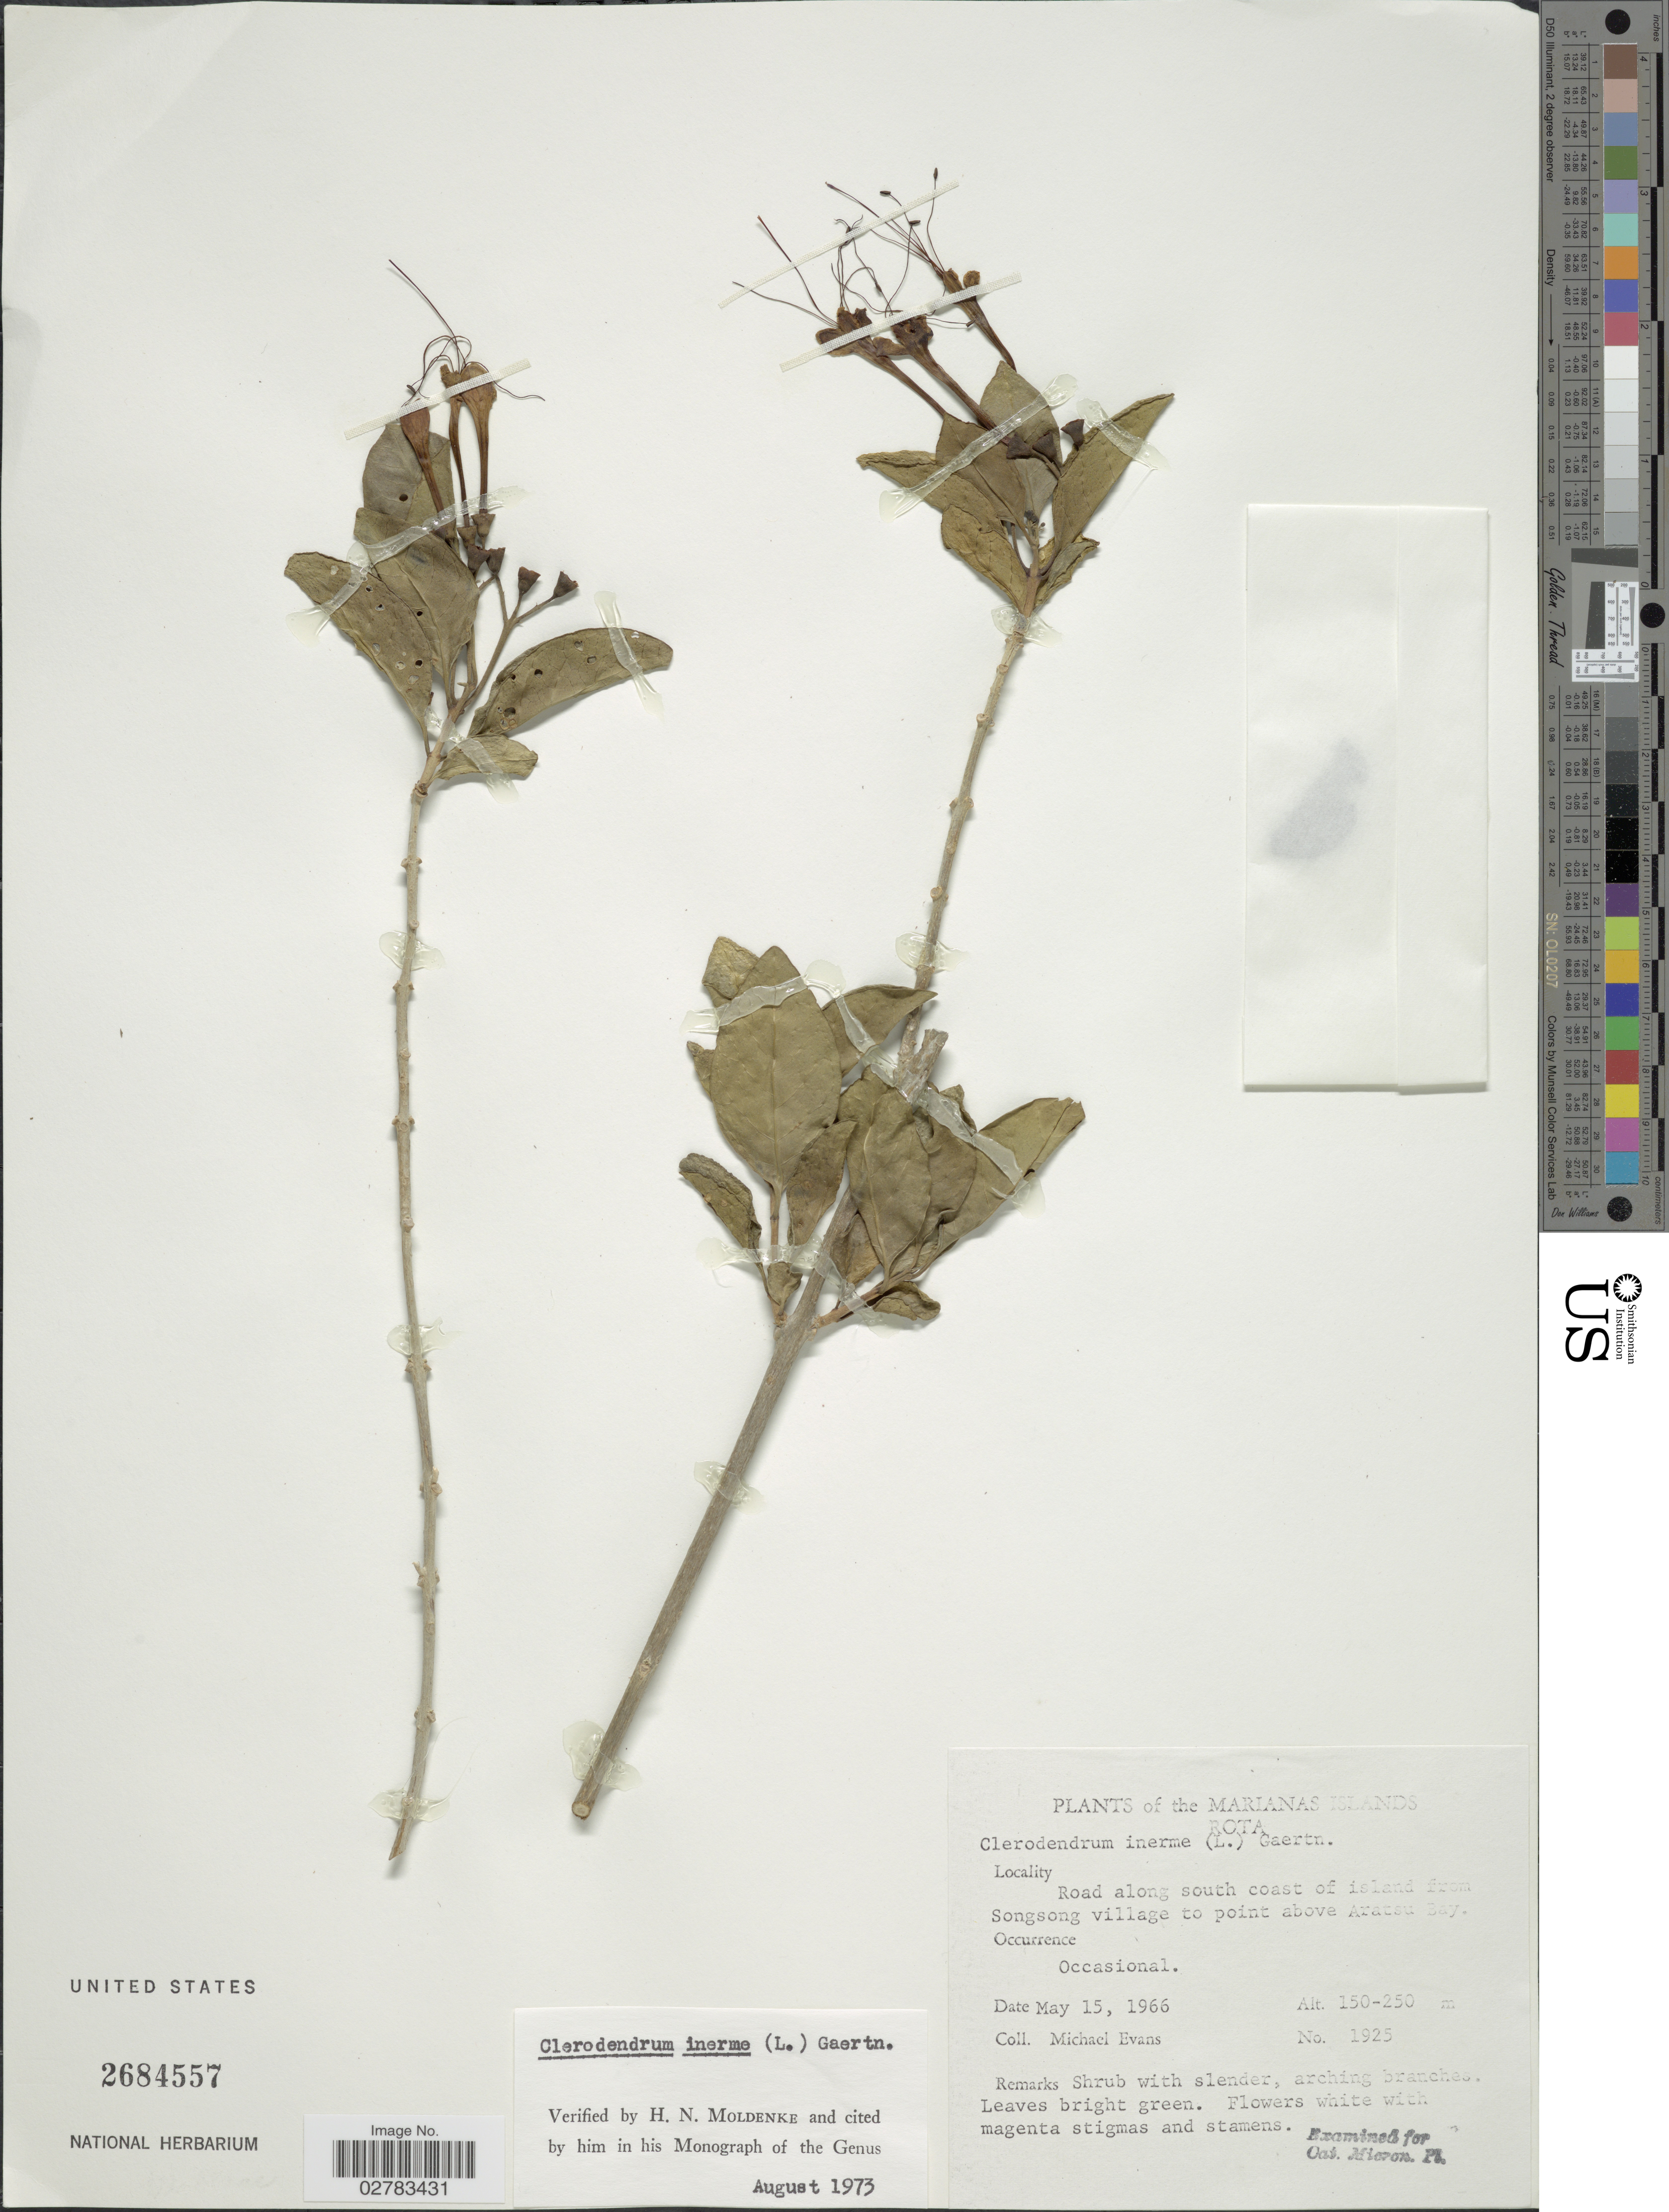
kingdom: Plantae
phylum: Tracheophyta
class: Magnoliopsida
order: Lamiales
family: Lamiaceae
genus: Clerodendrum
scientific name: Clerodendrum inerme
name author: (L.) Gaertn.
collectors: M. Evans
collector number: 1925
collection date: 1966-05-15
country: Northern Mariana Islands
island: Rota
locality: Rota, Road along south coast of island from Songsong village to point above Aratsu Bay.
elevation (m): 150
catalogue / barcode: US 2684557